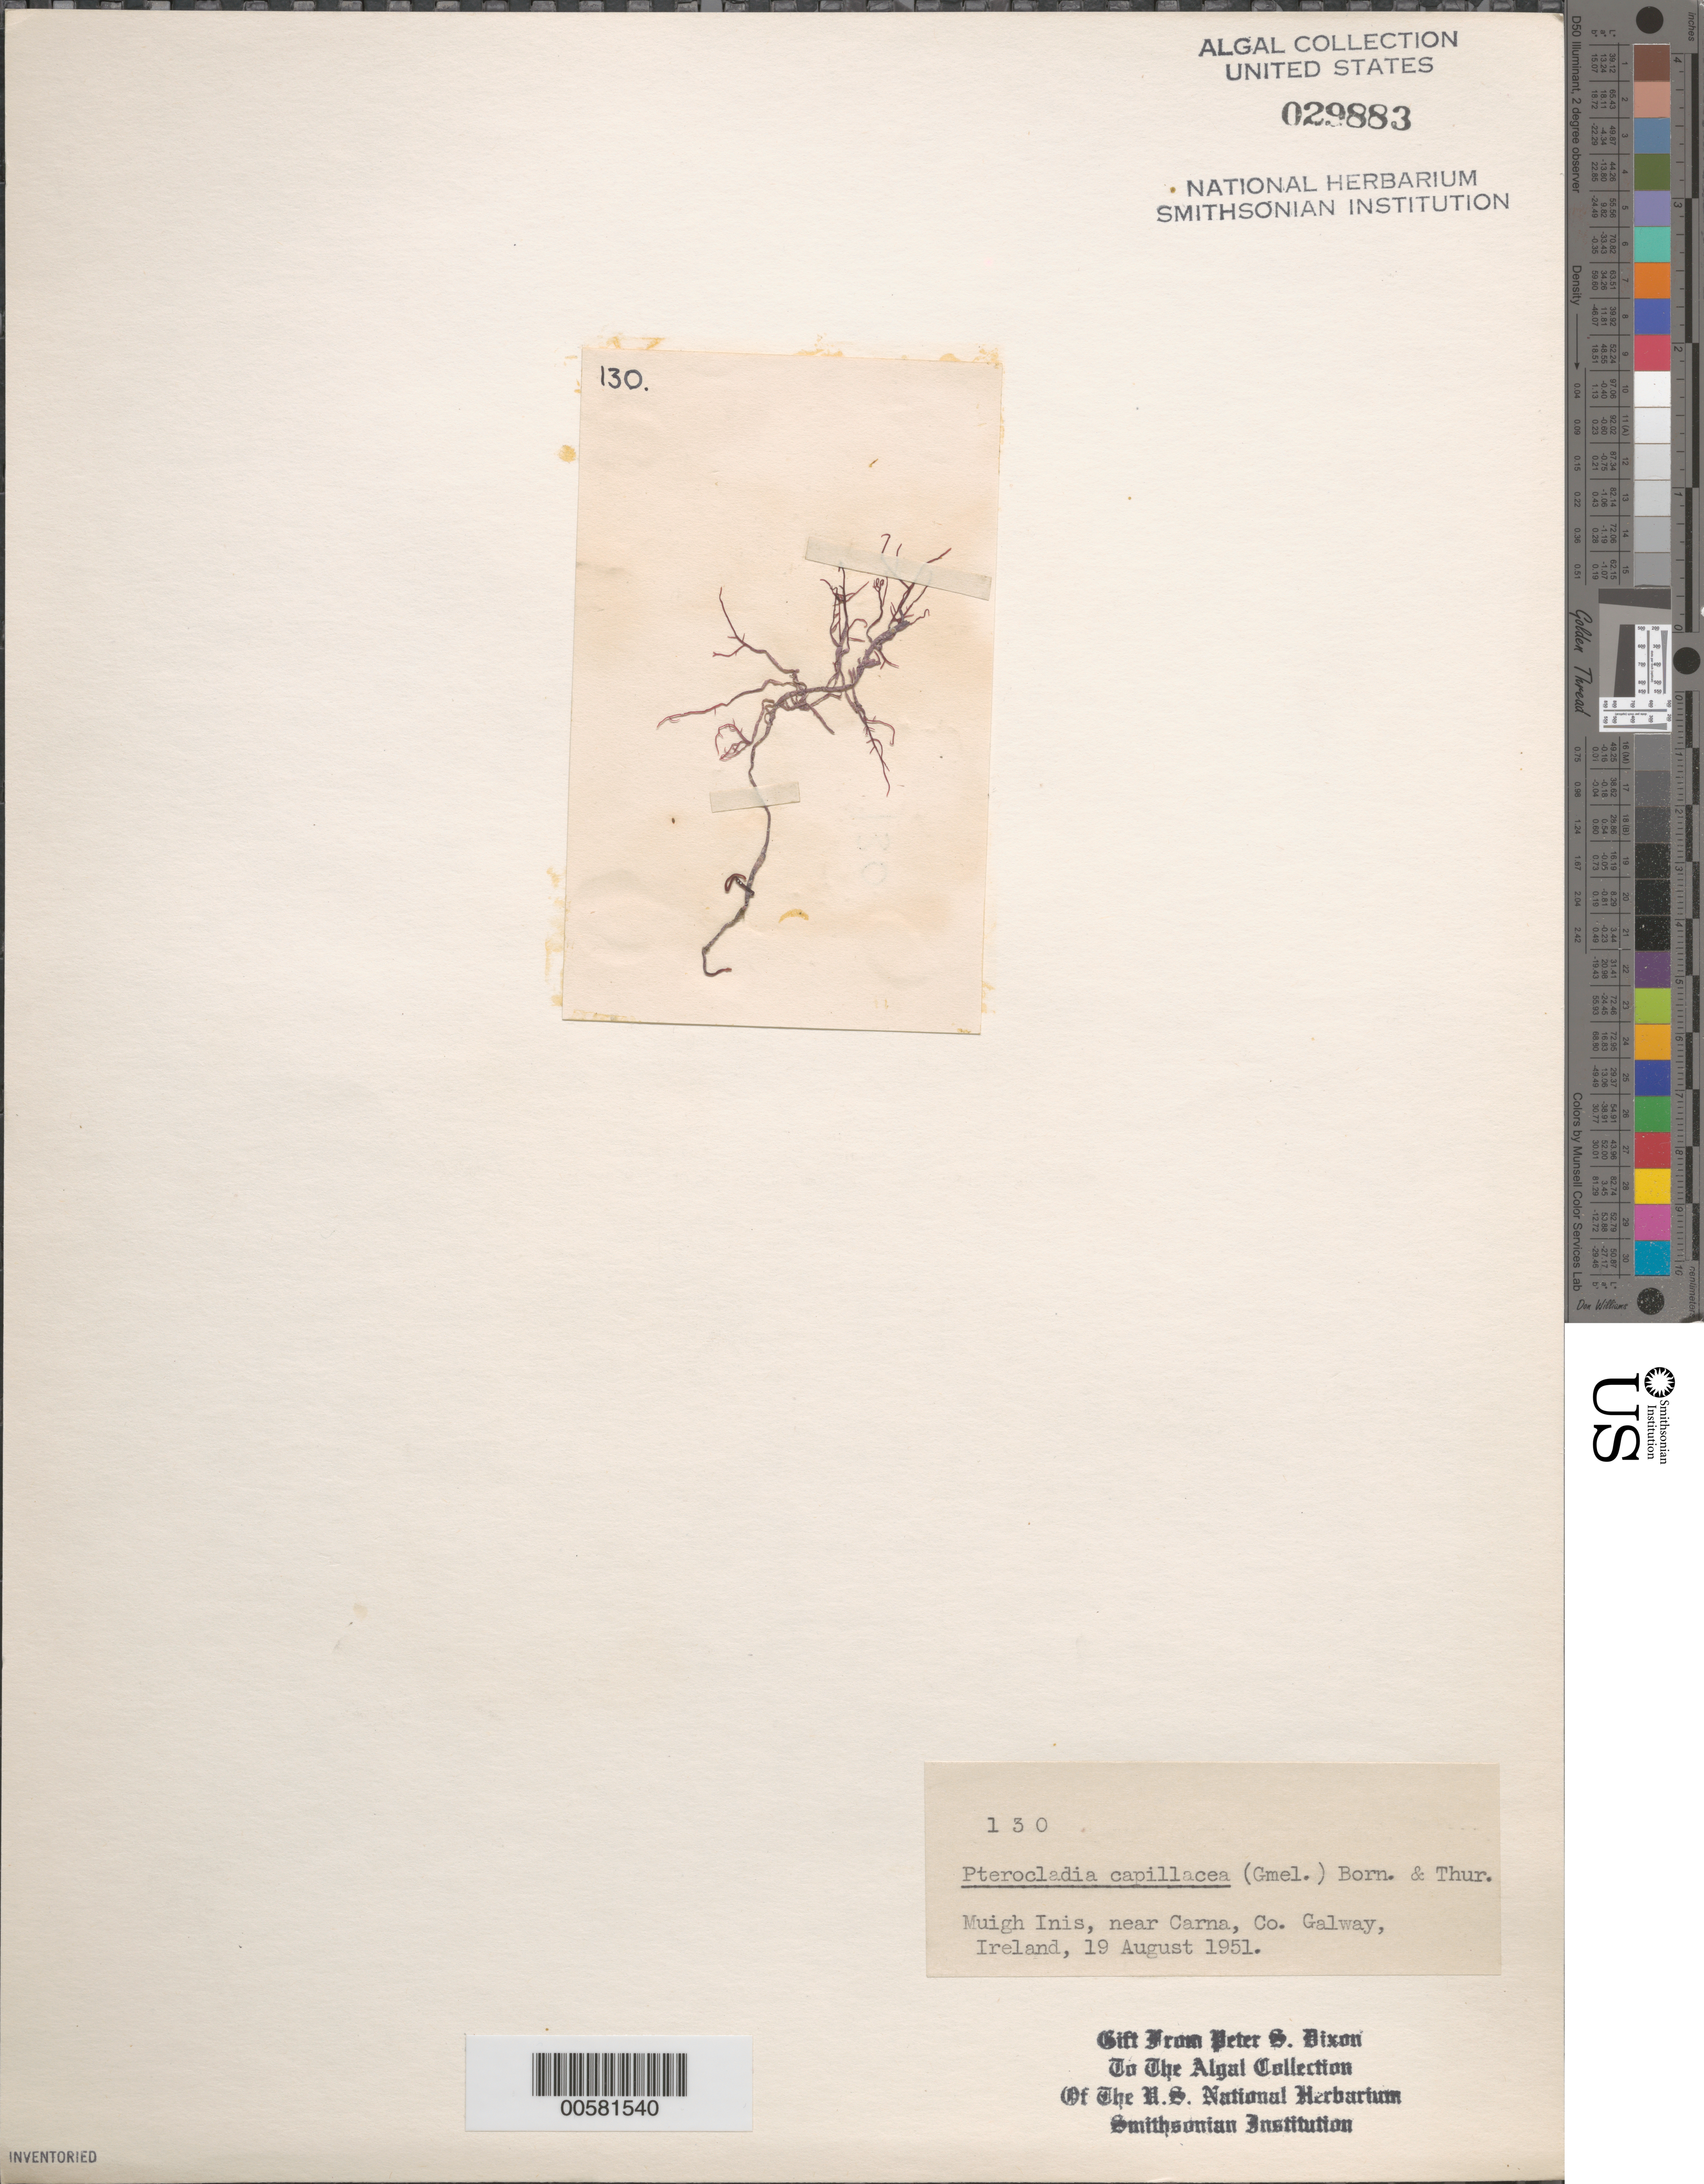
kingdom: Plantae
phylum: Rhodophyta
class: Florideophyceae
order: Gelidiales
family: Pterocladiaceae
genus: Pterocladiella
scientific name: Pterocladiella capillacea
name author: (S.G. Gmel.) Santelices & Hommers.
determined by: Algae name updating Project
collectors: P. S. Dixon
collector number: PSD 130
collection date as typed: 19 Aug 1951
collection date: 1951-08-19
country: Ireland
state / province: Connaught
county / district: Galway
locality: Muigh Inis, near Carna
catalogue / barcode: US 29883